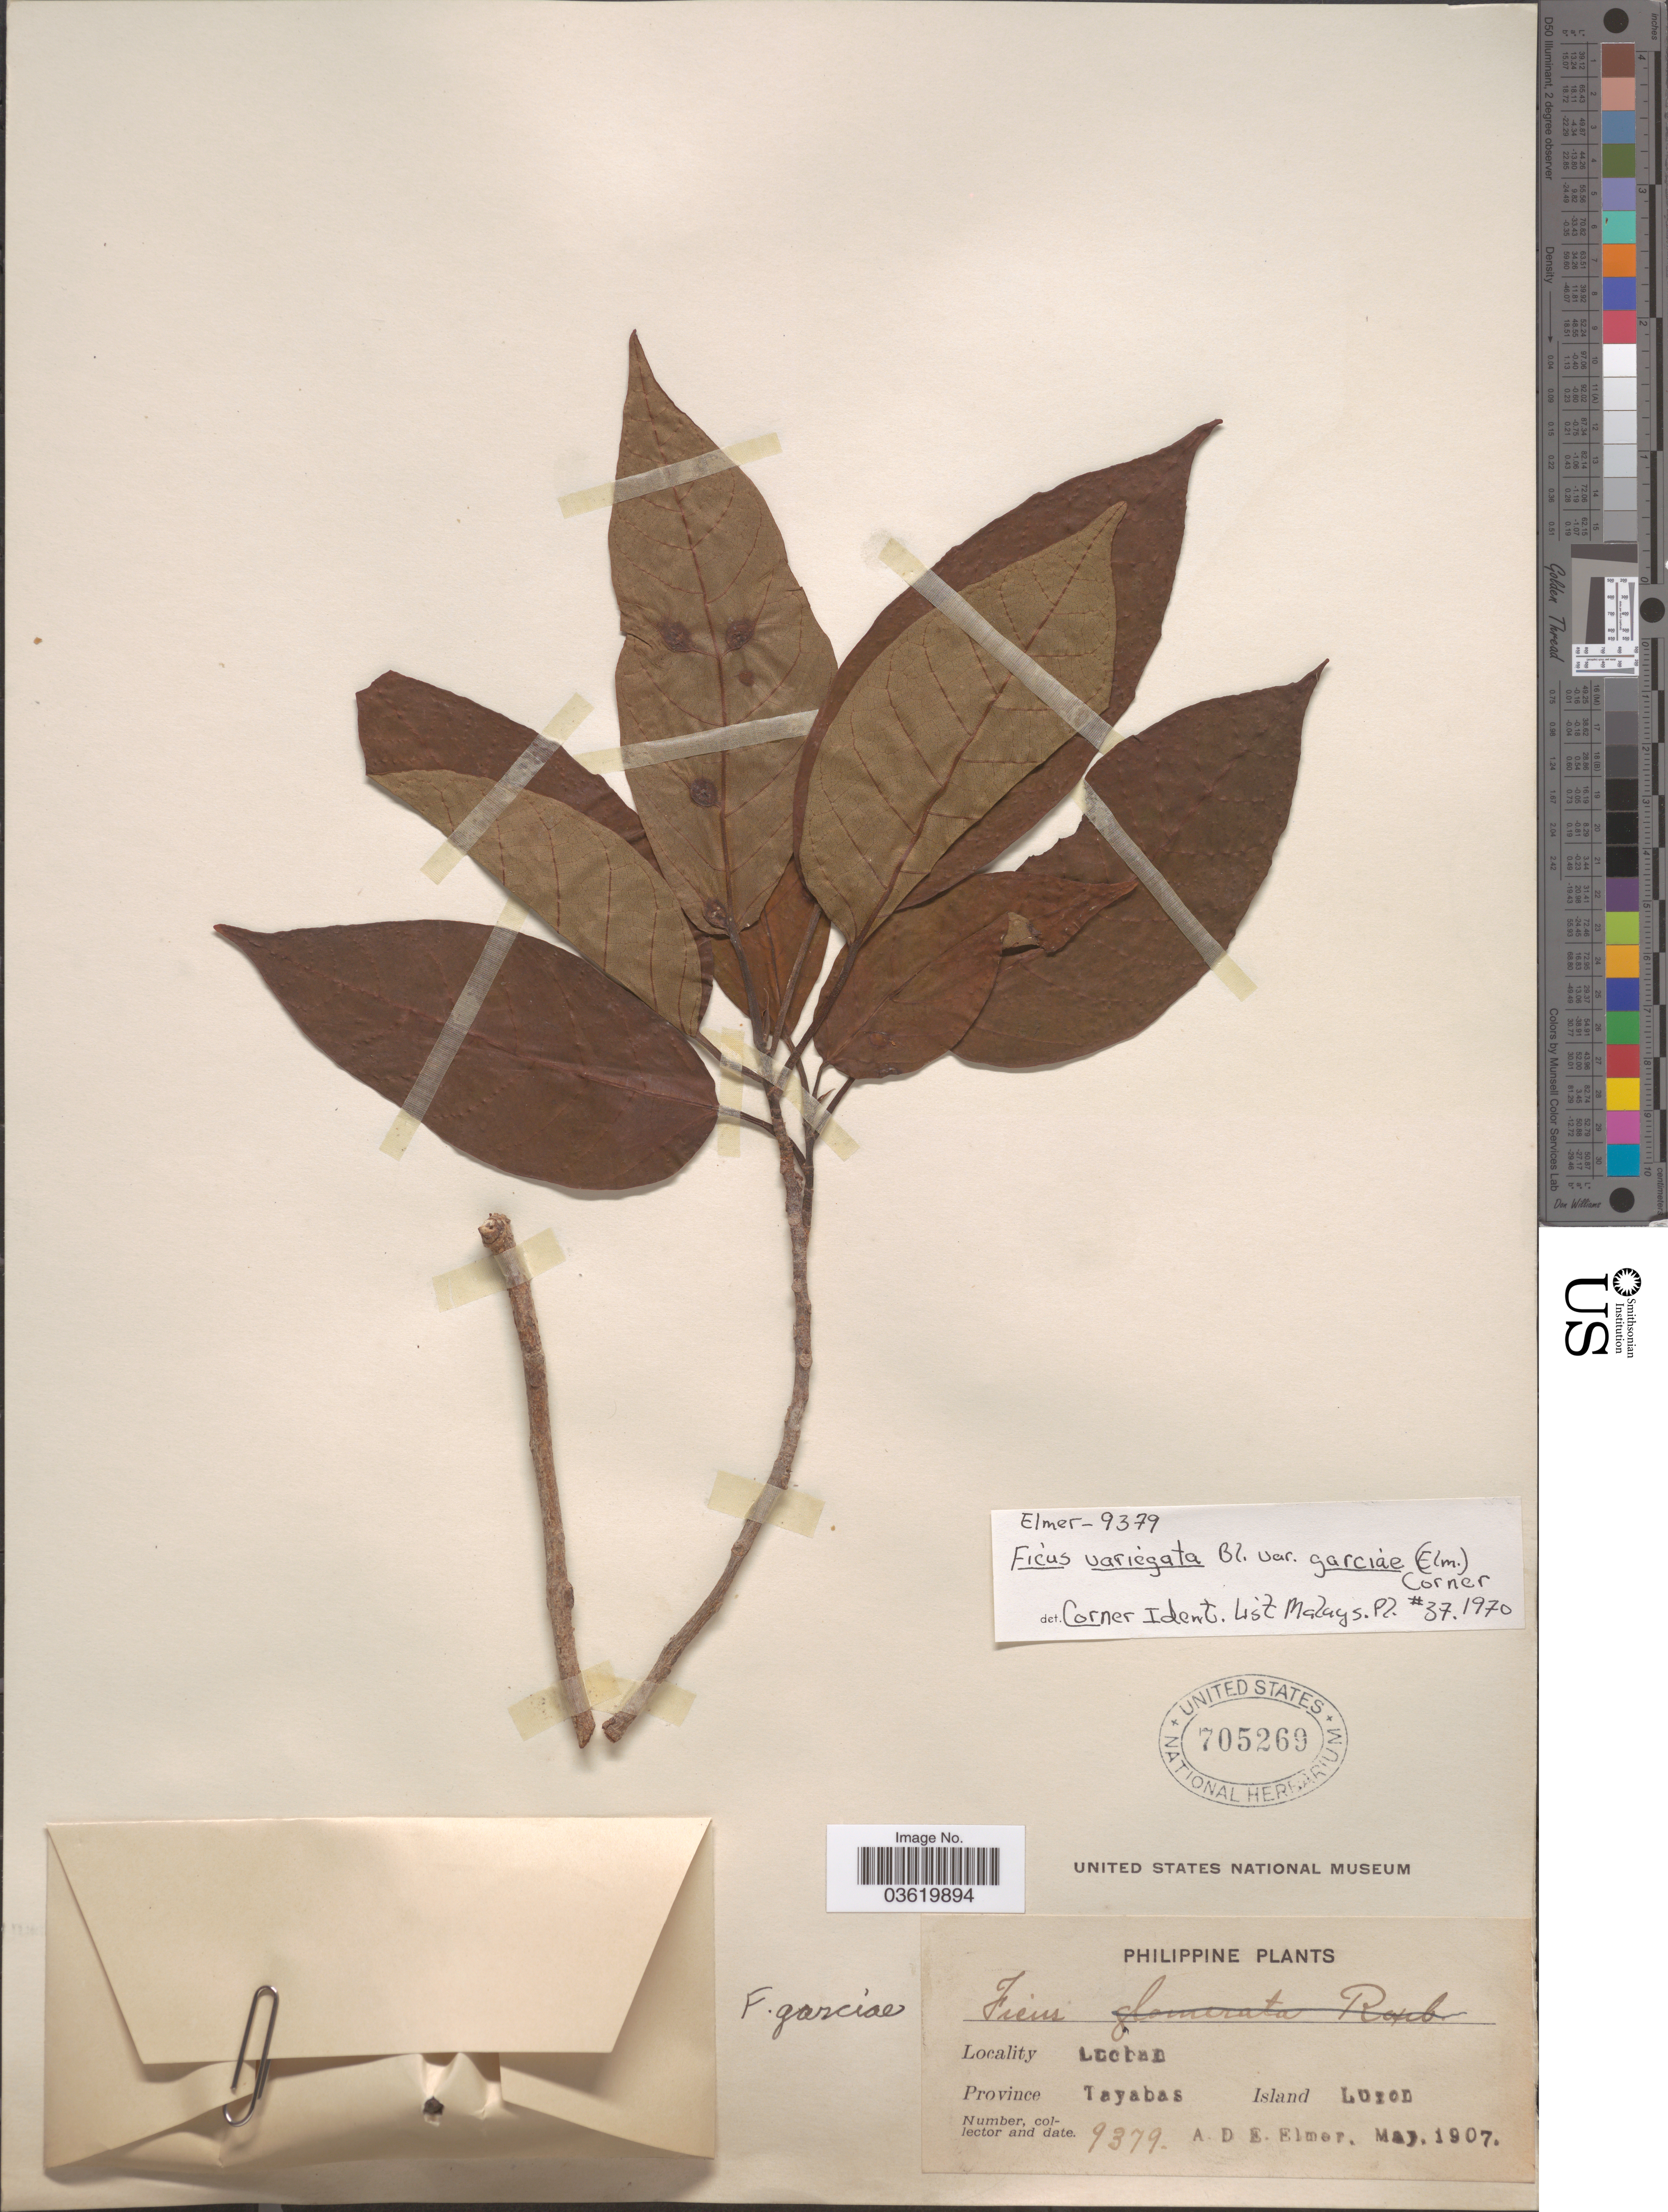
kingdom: Plantae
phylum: Tracheophyta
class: Magnoliopsida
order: Rosales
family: Moraceae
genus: Ficus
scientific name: Ficus variegata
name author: Blume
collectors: A. D. E. Elmer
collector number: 9379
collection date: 1907-05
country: Philippines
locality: Lucban. Province Tayabas. Island Luzon.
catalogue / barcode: US 705269